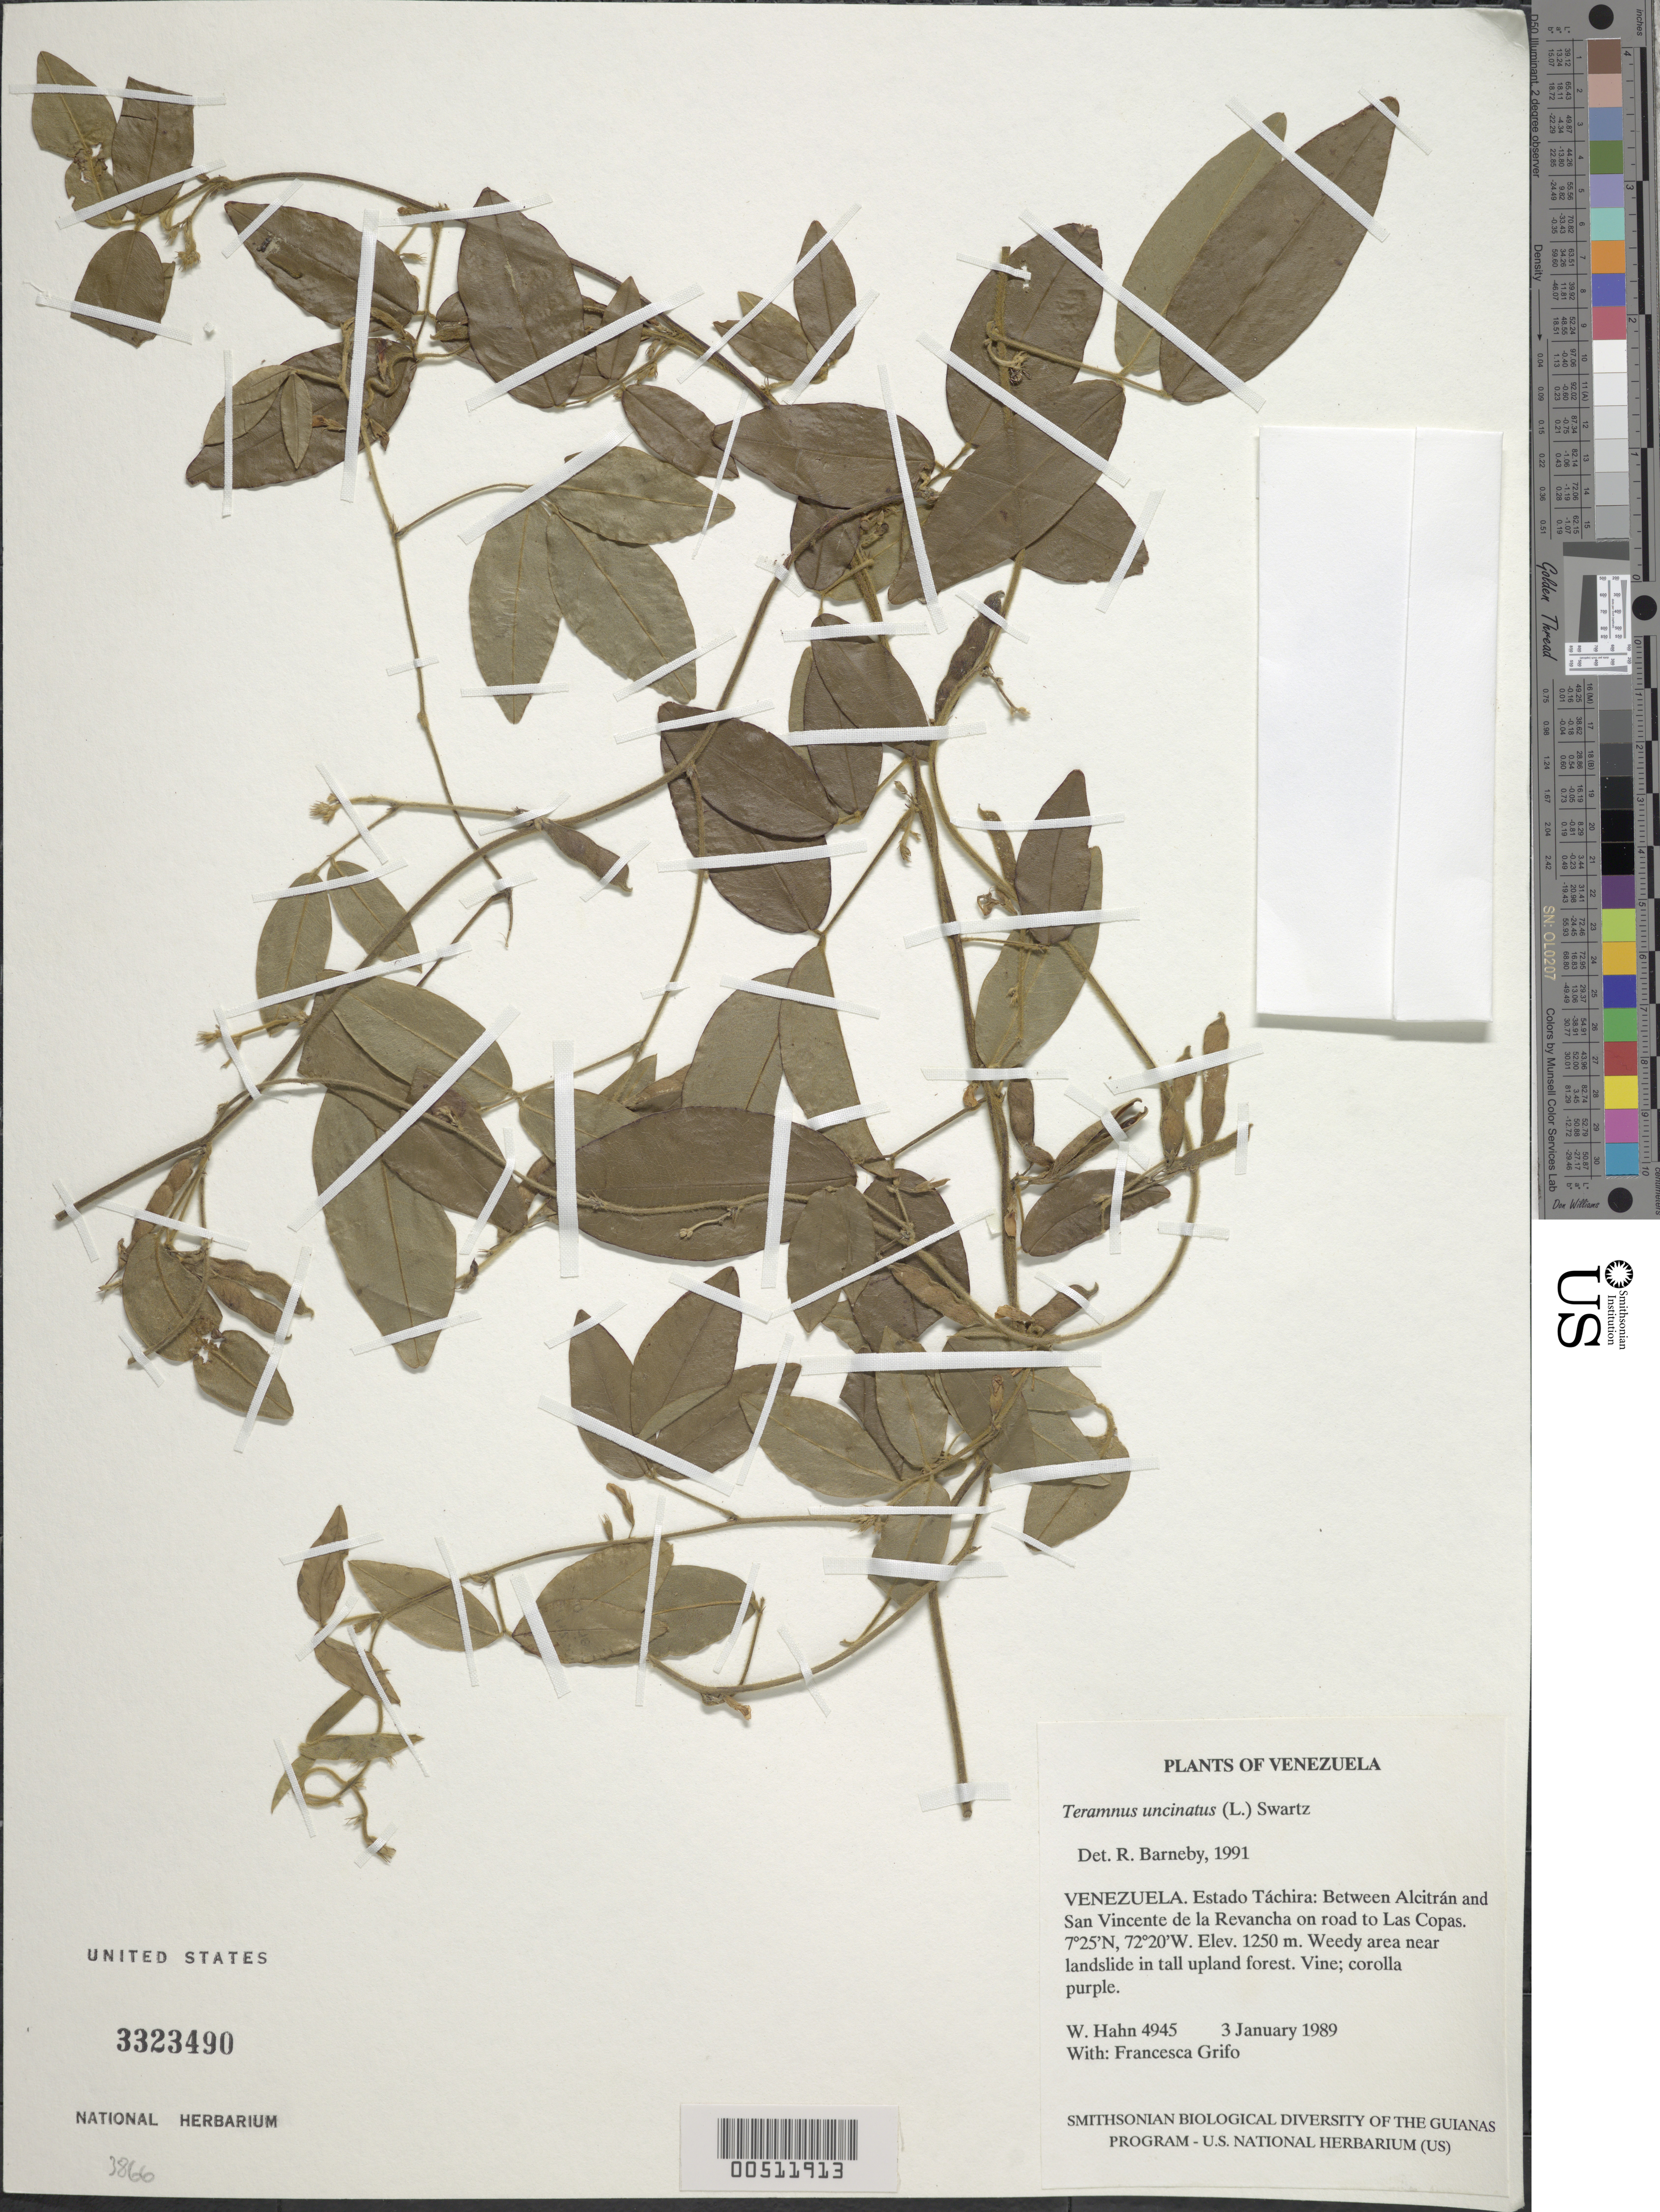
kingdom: Plantae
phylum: Tracheophyta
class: Magnoliopsida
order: Fabales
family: Fabaceae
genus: Teramnus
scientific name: Teramnus uncinatus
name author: (L.) Sw.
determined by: Barneby, Rupert C., (NY)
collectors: W. Hahn & F. Grifo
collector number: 4945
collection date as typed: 3 January 1989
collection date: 1989-01-03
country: Venezuela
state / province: Táchira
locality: Between Alcitrán and San Vincente de la Revancha on road to Las Copas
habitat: Weedy area near landslide in tall upland forest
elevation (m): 1250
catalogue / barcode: US 3323490